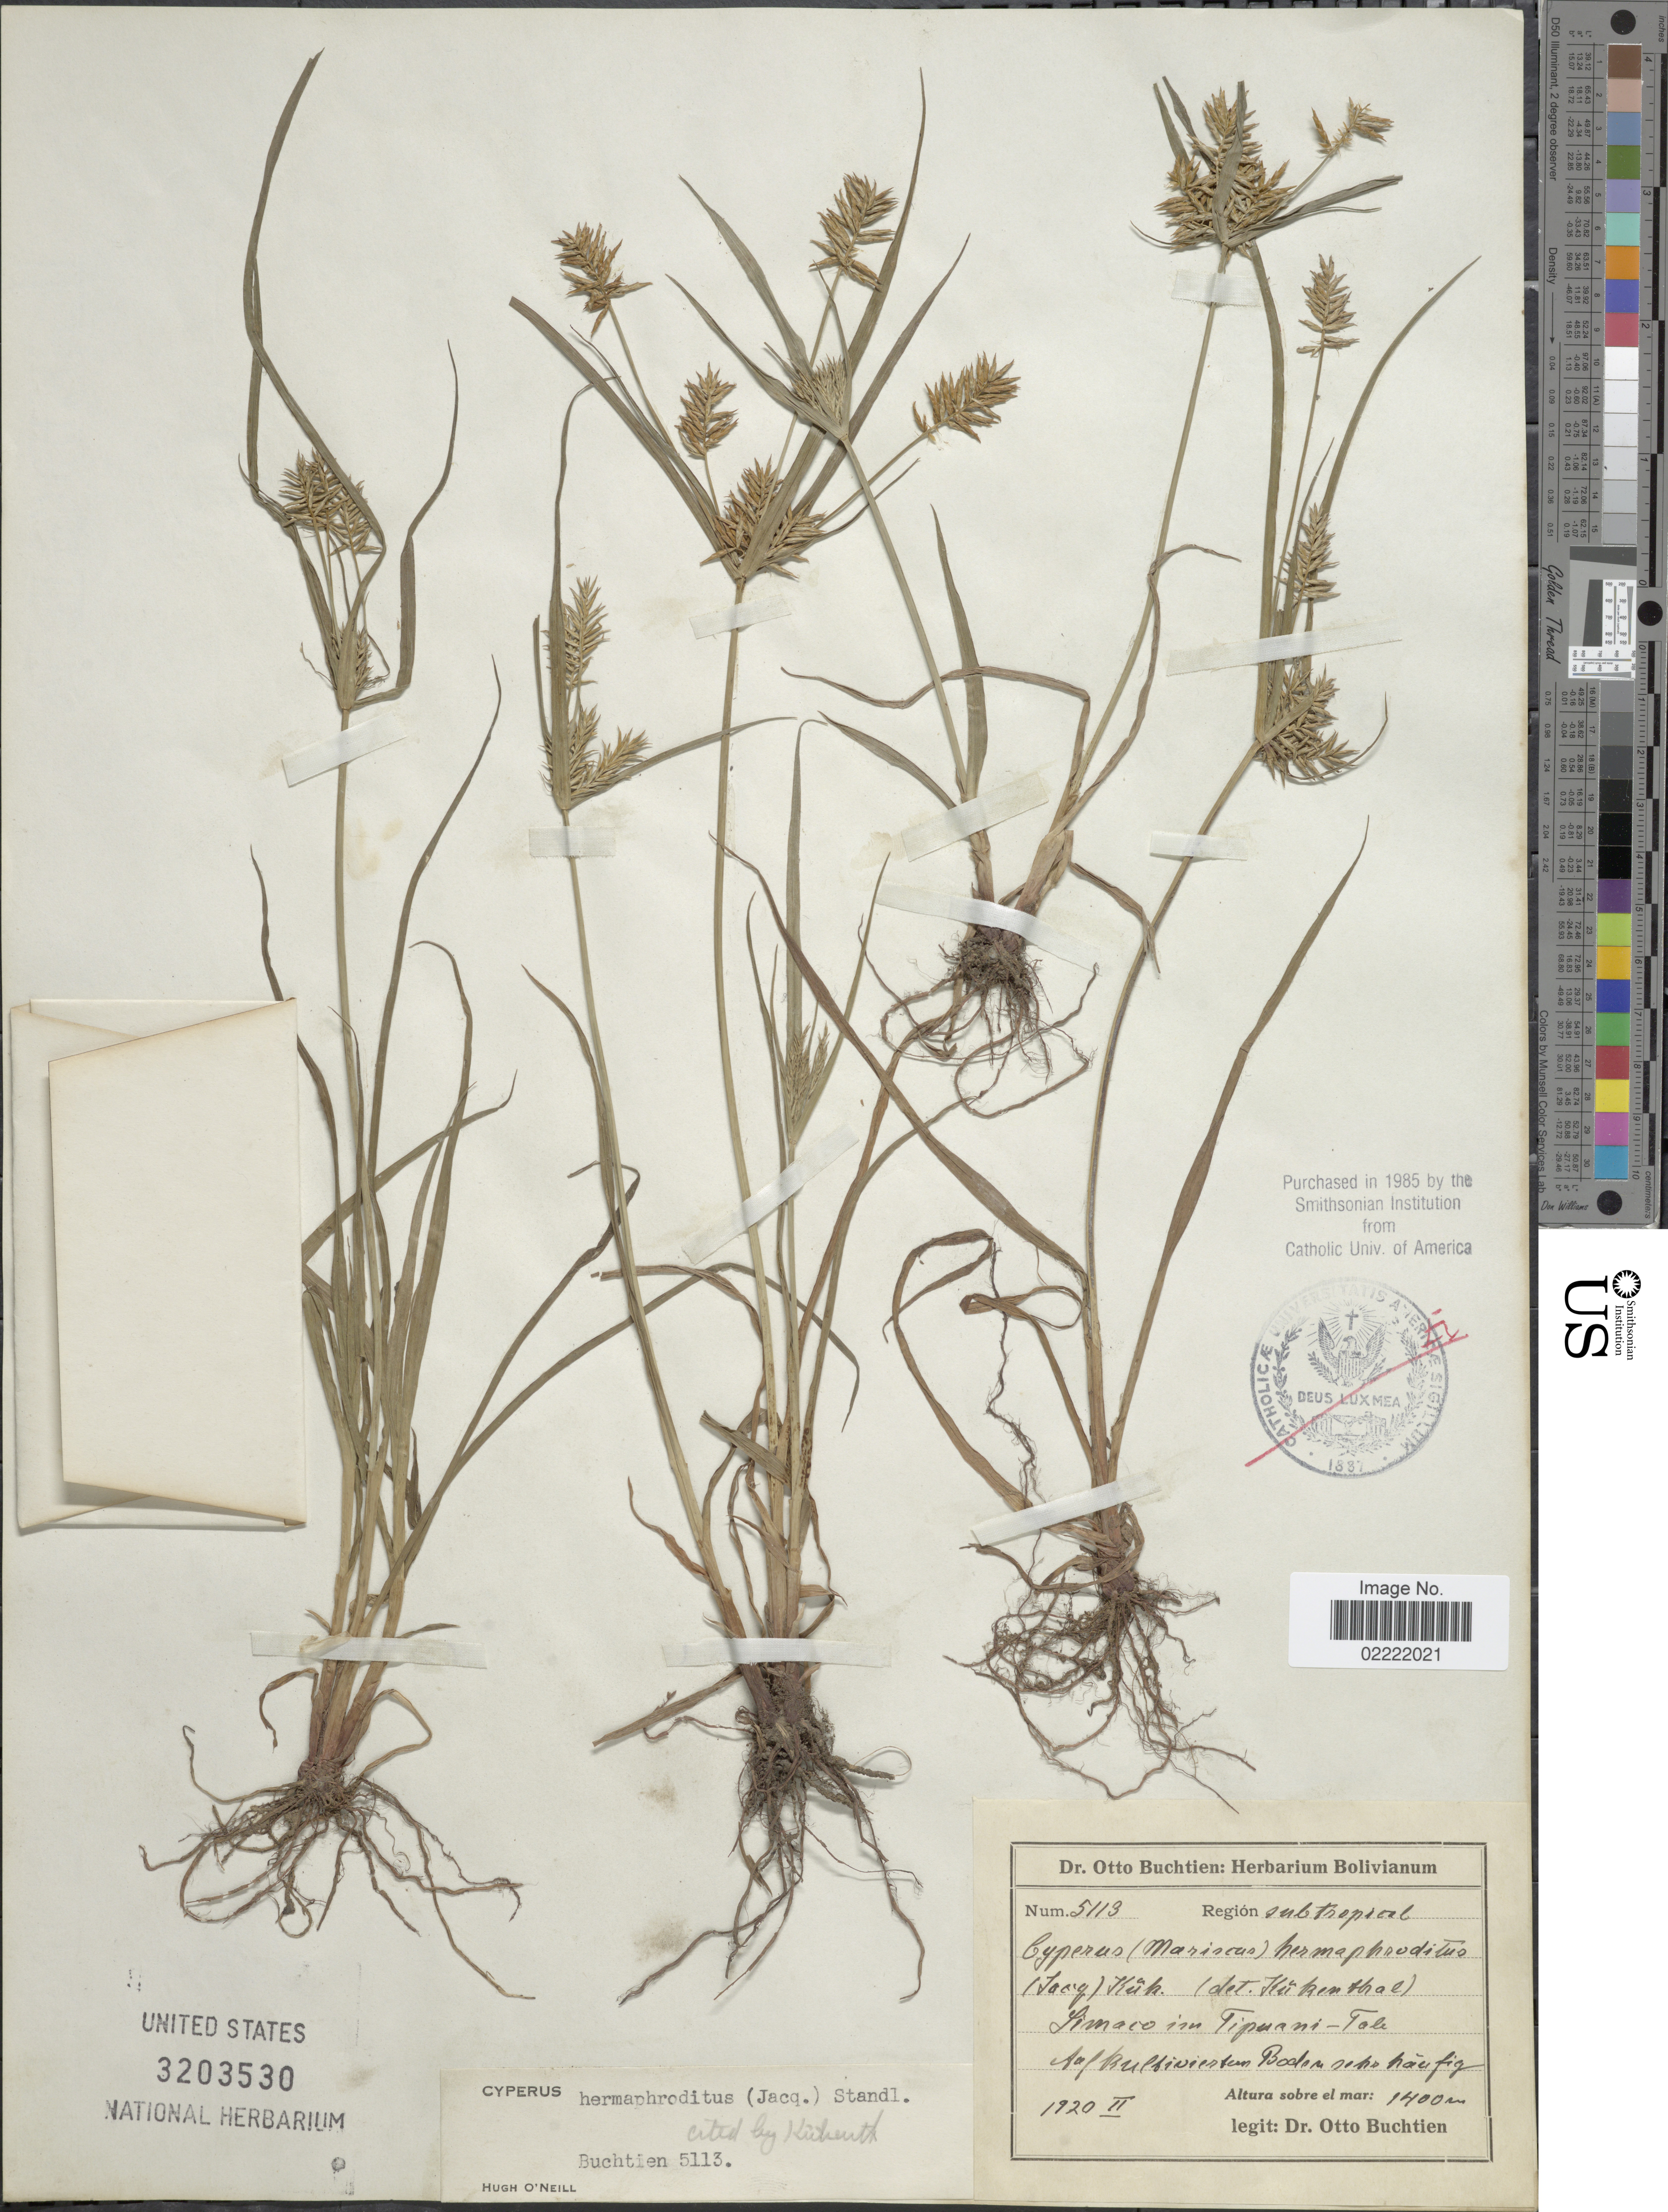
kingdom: Plantae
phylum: Tracheophyta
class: Liliopsida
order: Poales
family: Cyperaceae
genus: Cyperus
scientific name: Cyperus hermaphroditus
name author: (Jacq.) Standl.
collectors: O. Buchtien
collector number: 5113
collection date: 1920-02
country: Bolivia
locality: Simaco in Tipuani- Tola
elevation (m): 1400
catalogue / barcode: US 3203530